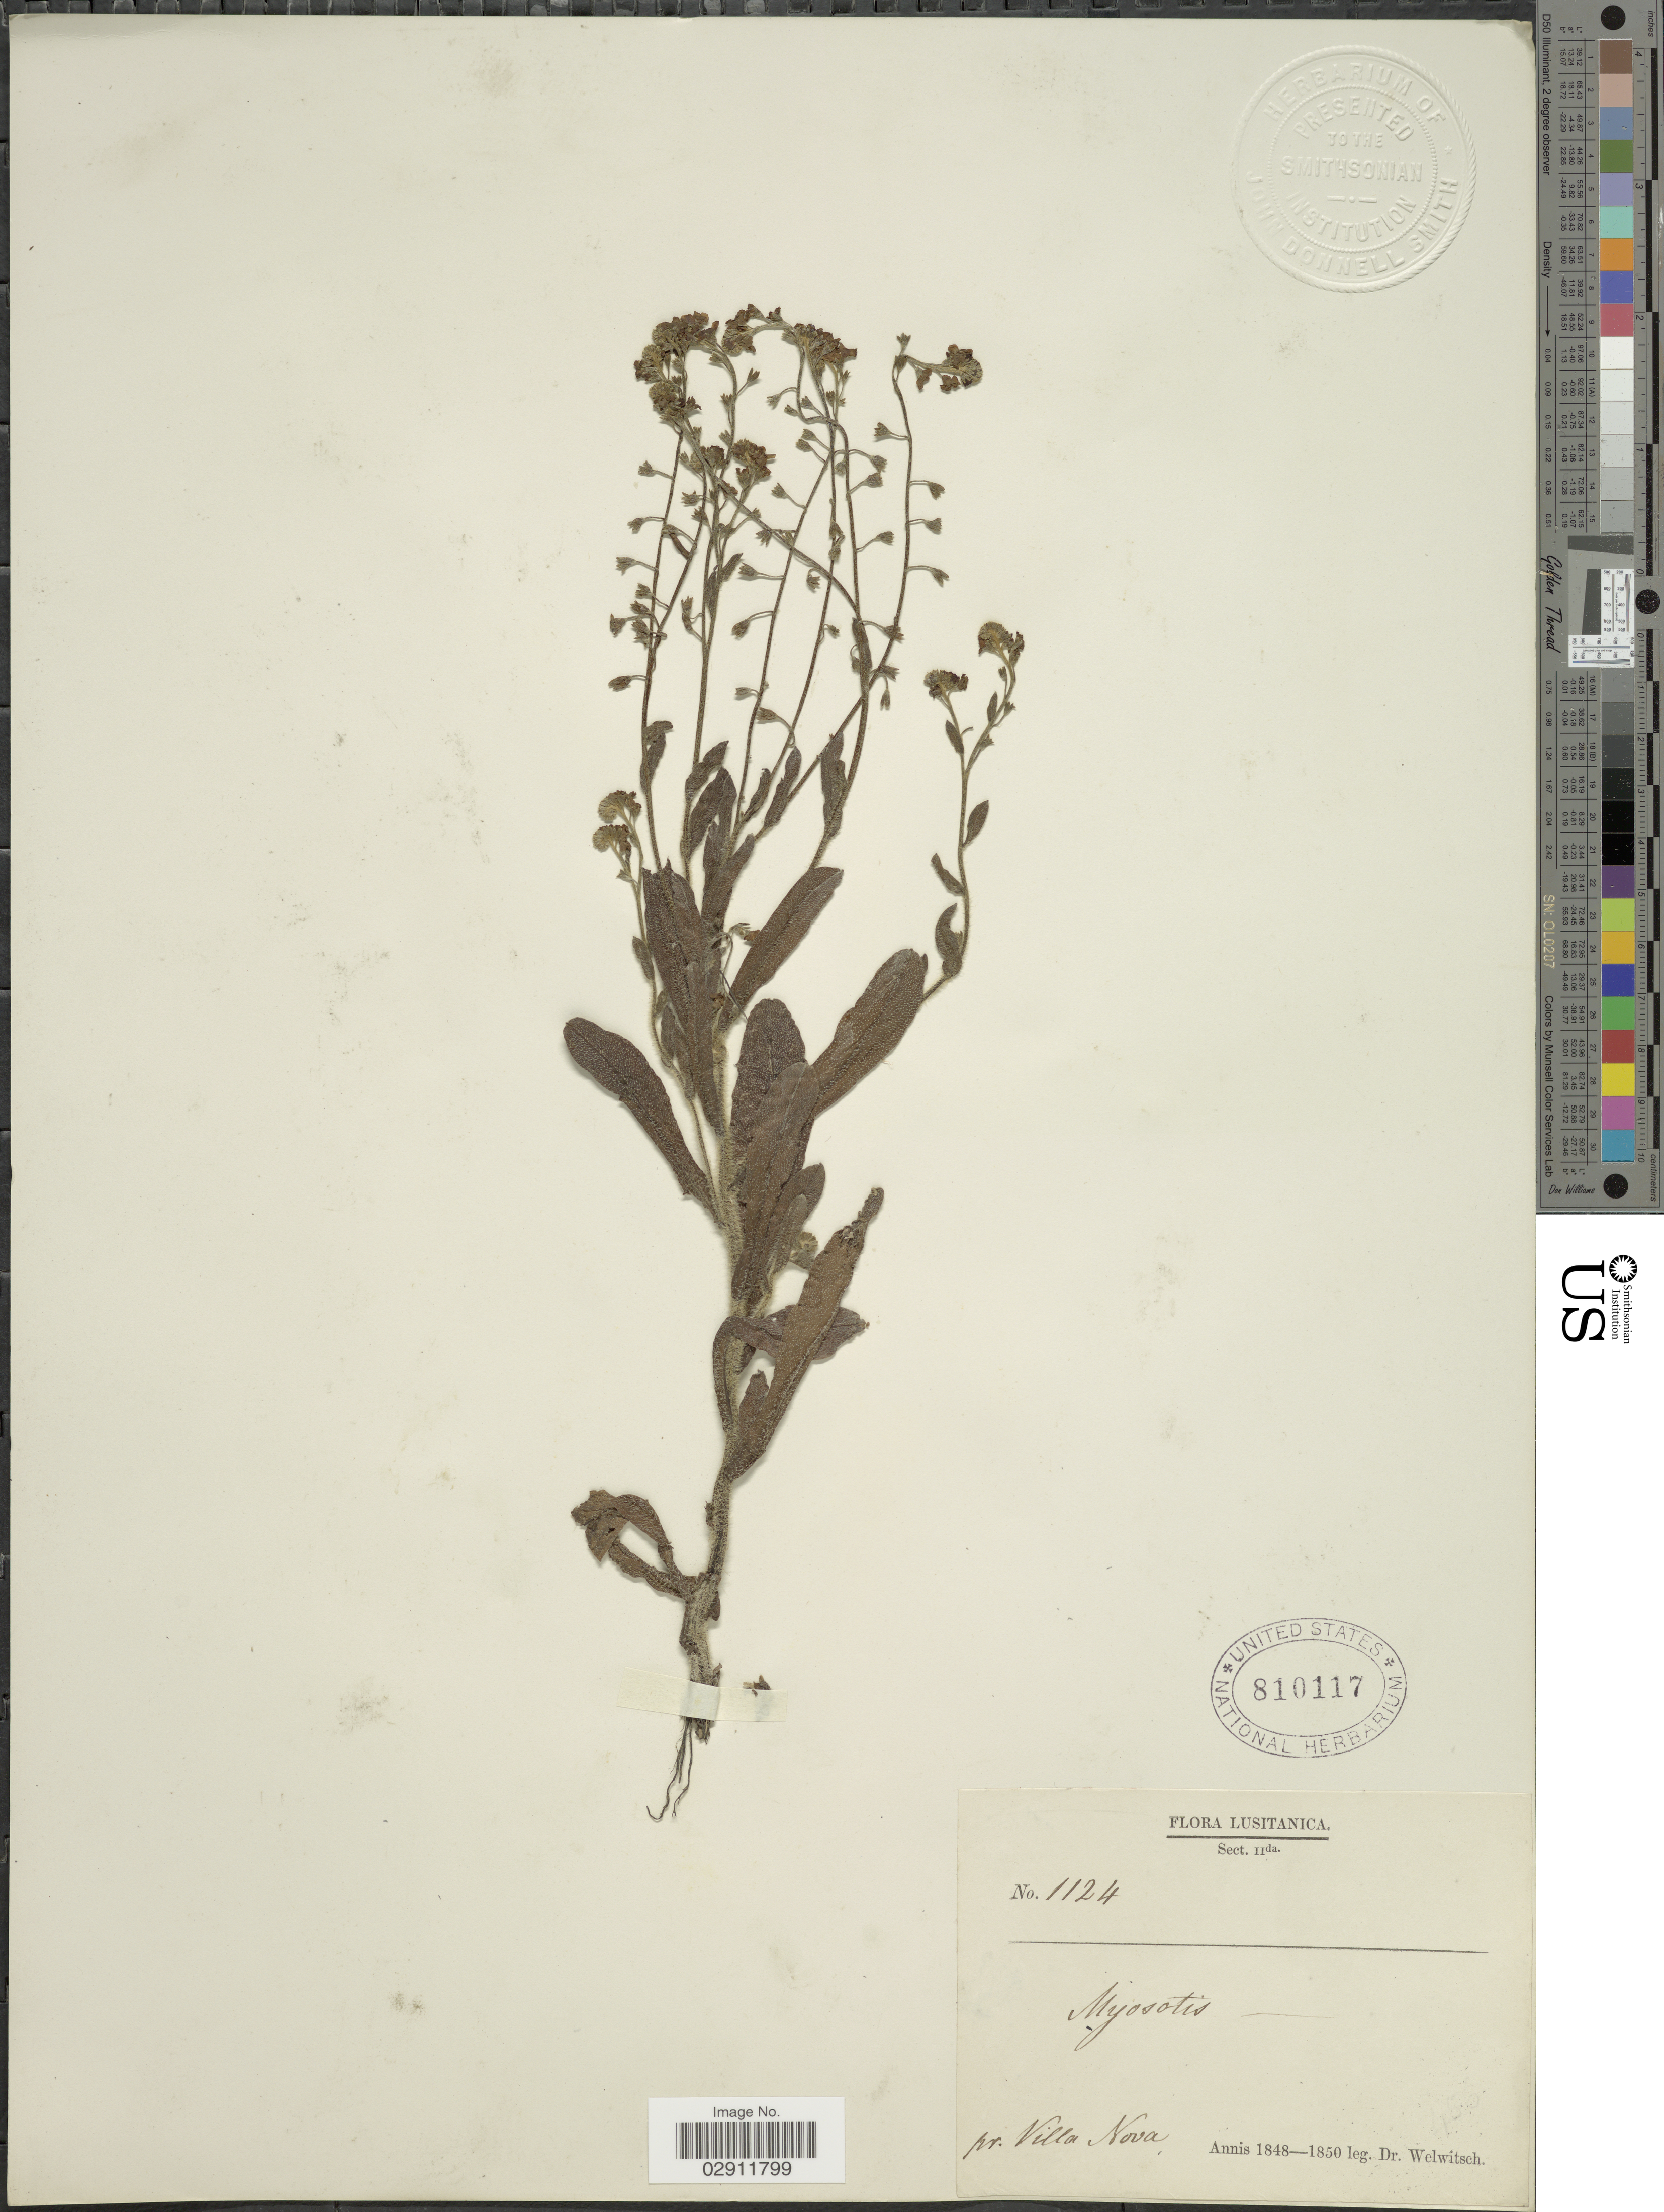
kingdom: Plantae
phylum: Tracheophyta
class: Magnoliopsida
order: Boraginales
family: Boraginaceae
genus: Myosotis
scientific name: Myosotis sp.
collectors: -. Welwitsch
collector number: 1124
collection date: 1848/1850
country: Portugal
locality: Lusitanica, pr. Villa Nova.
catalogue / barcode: US 810117